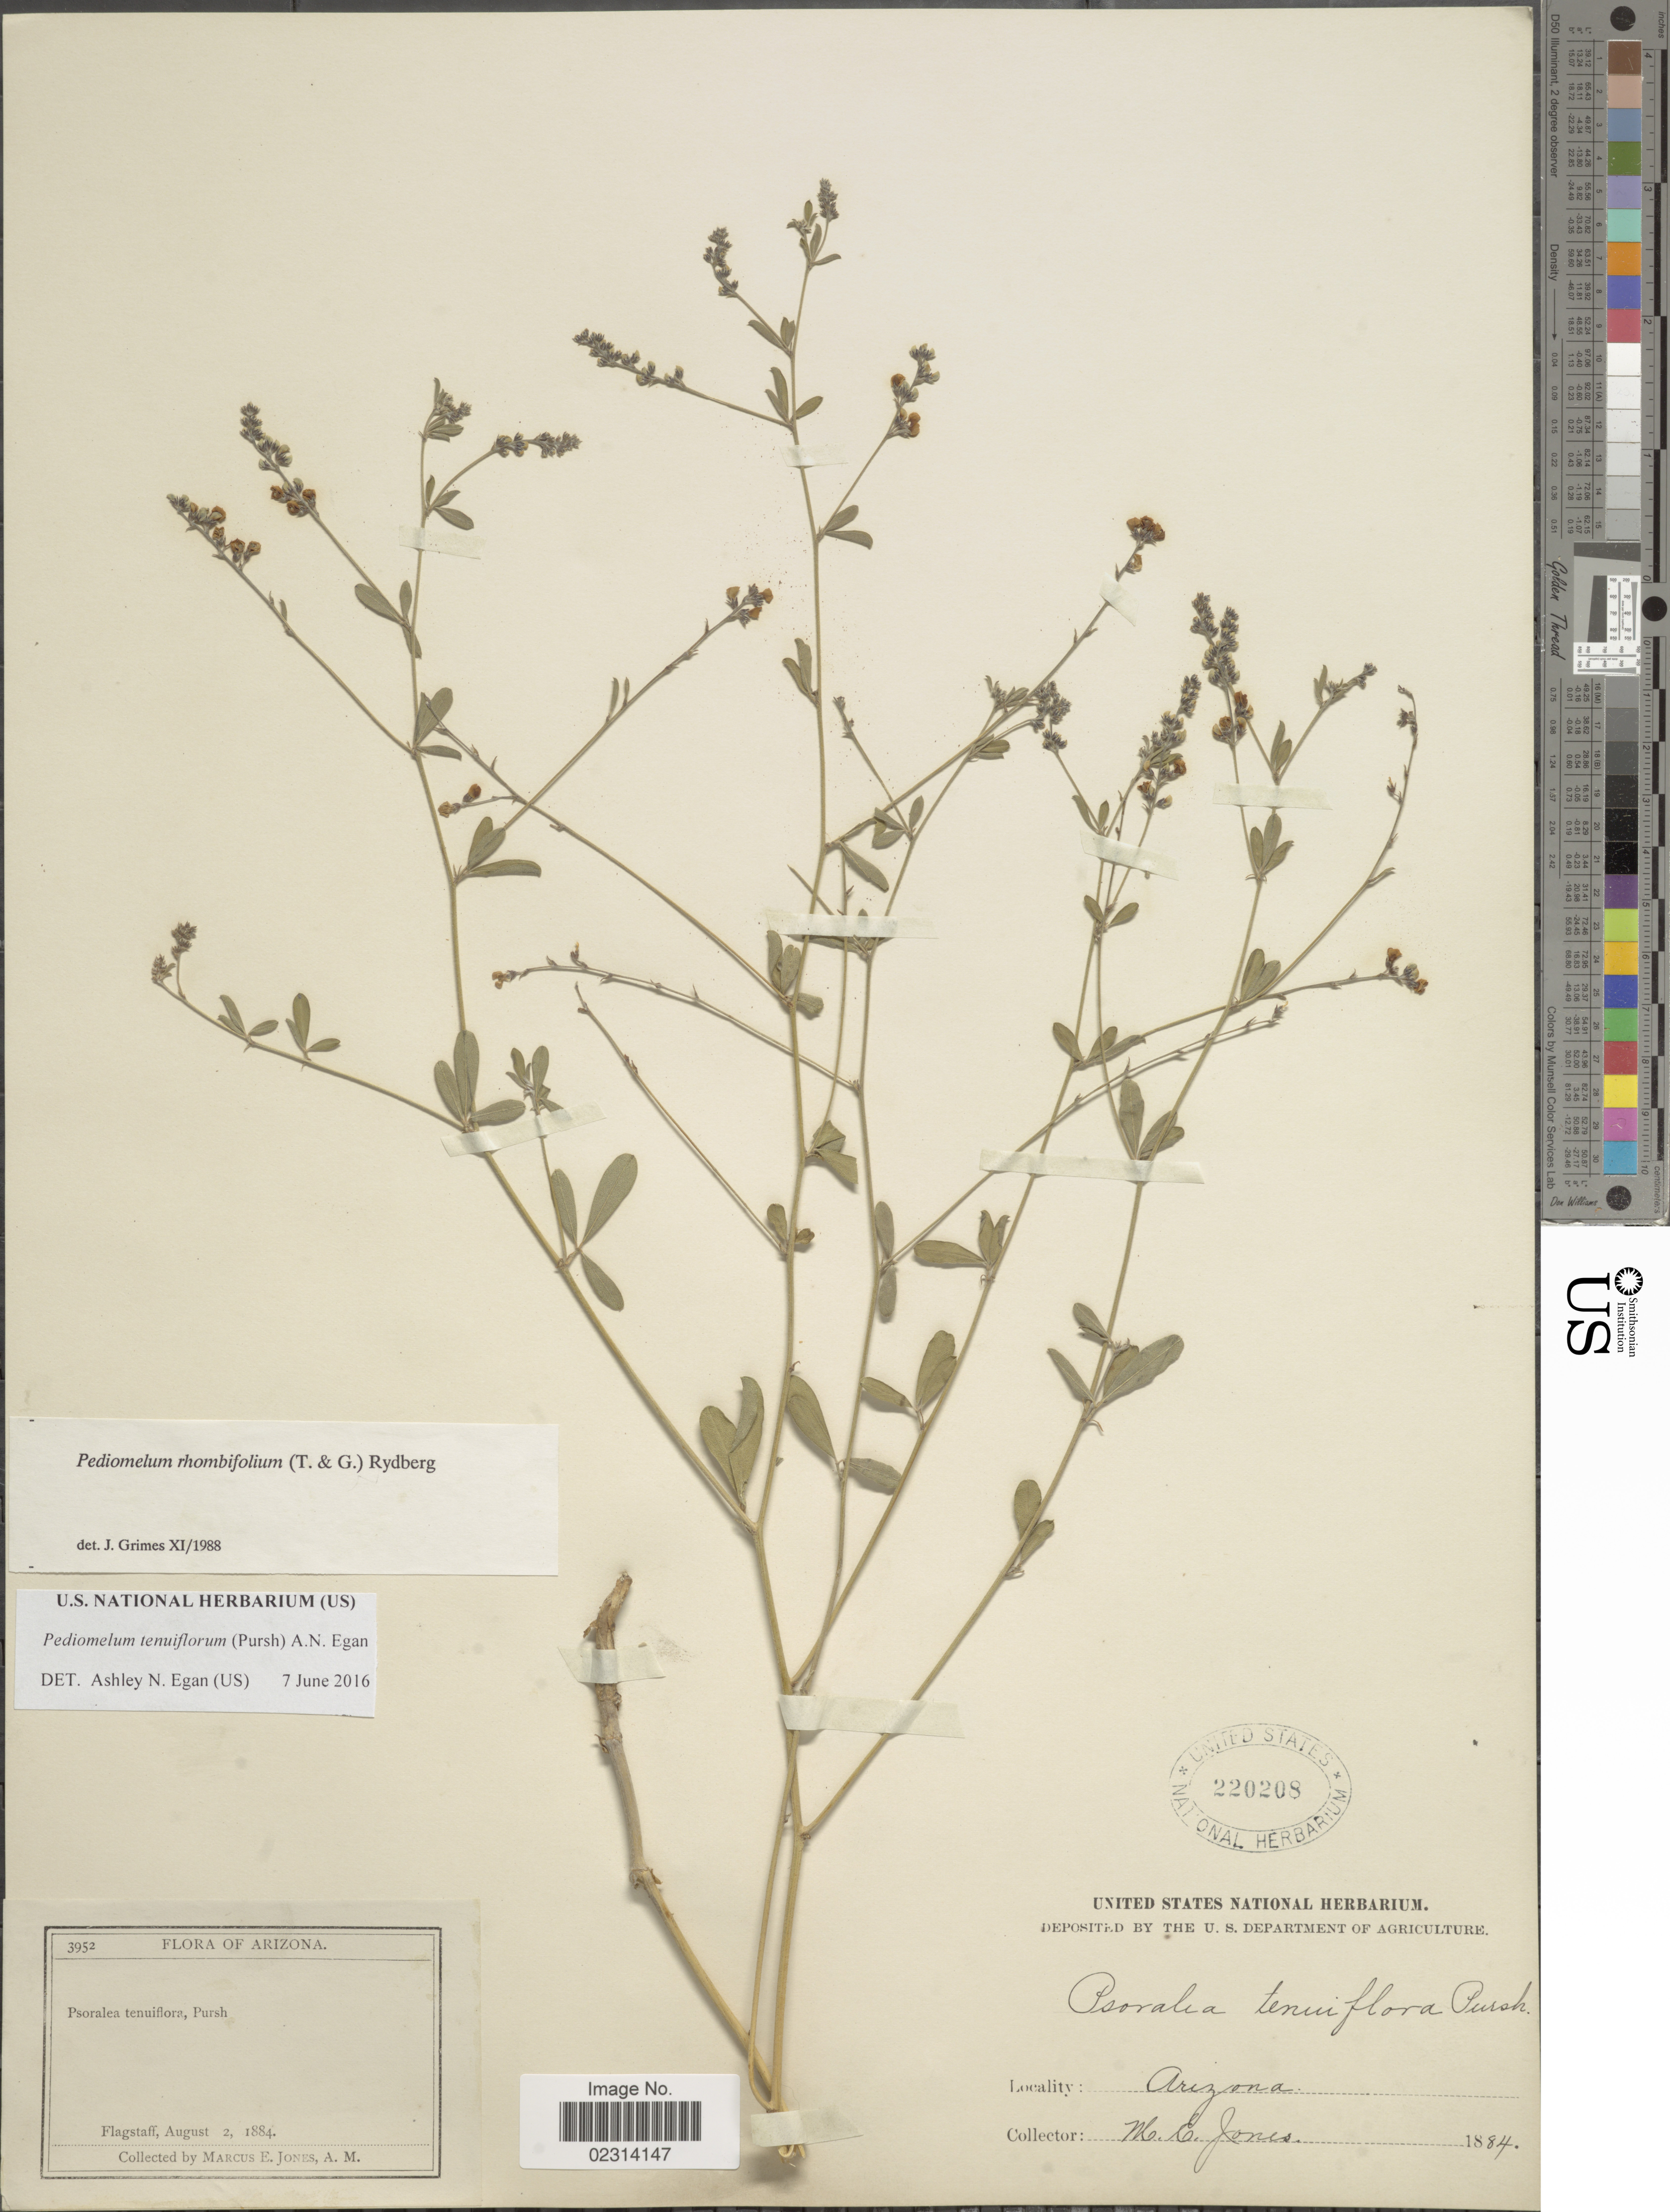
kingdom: Plantae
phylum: Tracheophyta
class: Magnoliopsida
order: Fabales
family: Fabaceae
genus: Psoralidium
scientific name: Psoralidium tenuiflorum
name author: (Pursh) Rydb.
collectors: M. E. Jones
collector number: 3952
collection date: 1884-08-02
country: United States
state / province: Arizona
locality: Flagstaff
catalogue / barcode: US 220208